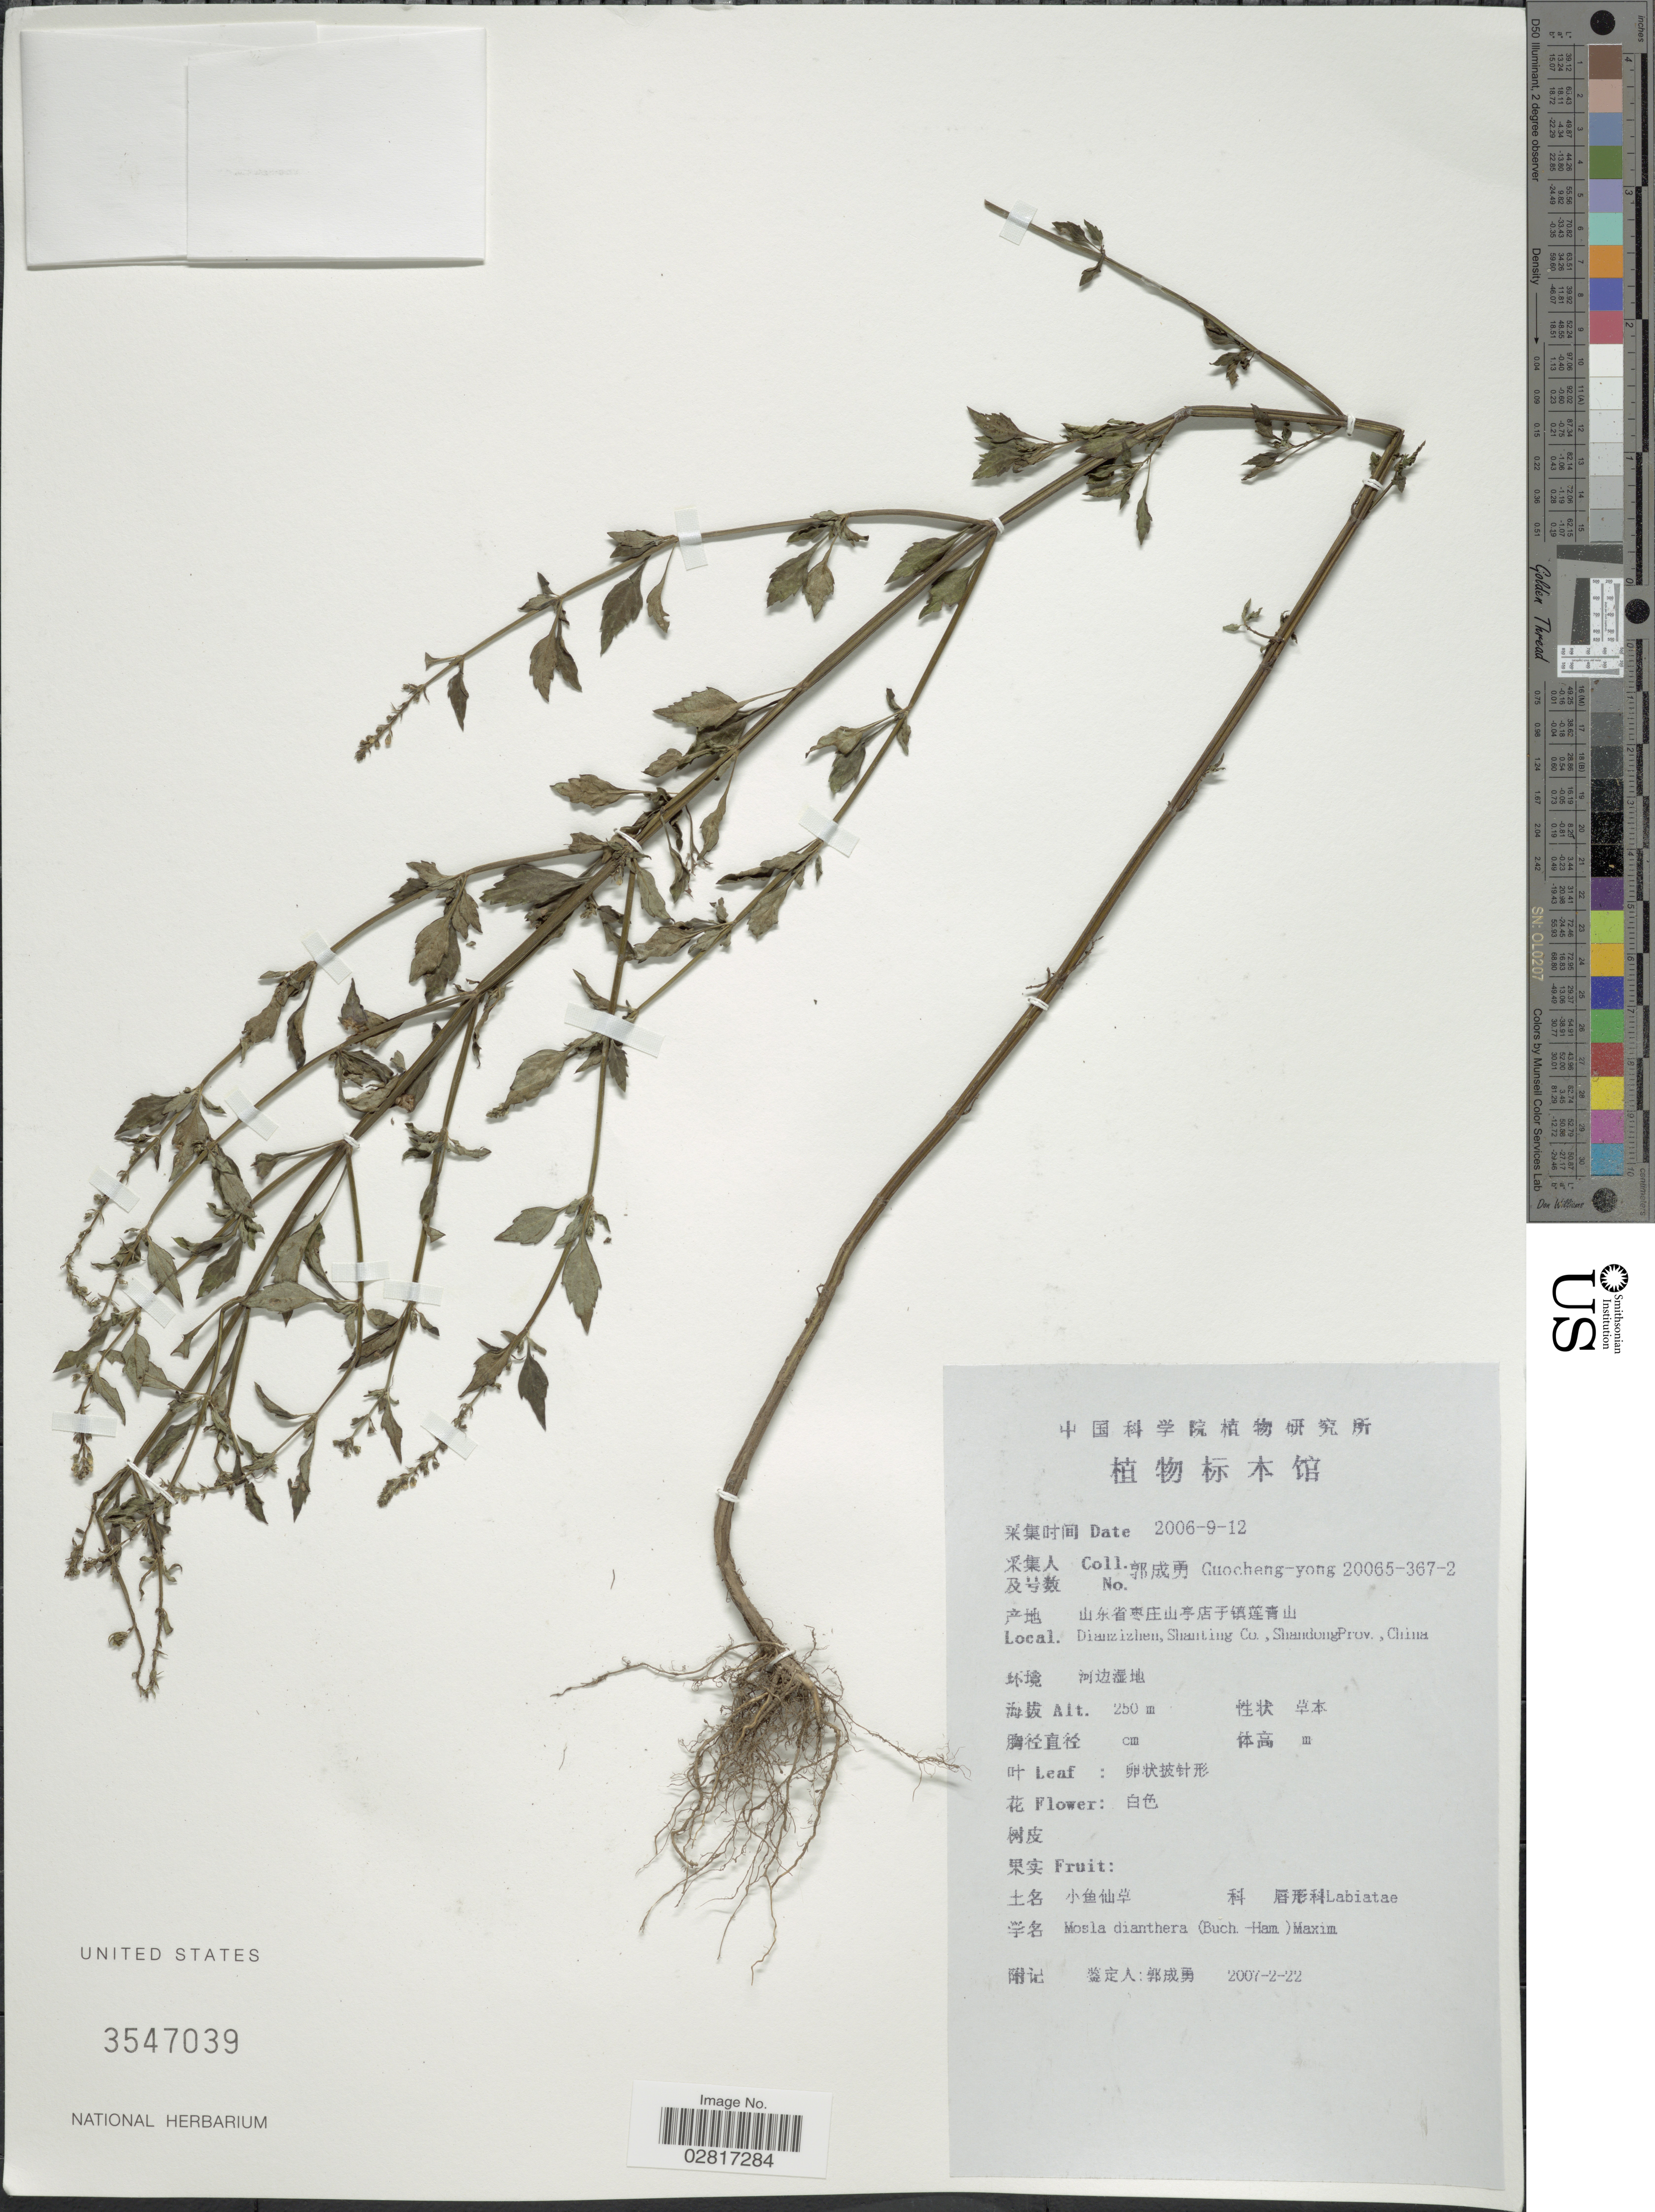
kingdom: Plantae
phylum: Tracheophyta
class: Magnoliopsida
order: Lamiales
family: Lamiaceae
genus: Mosla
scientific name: Mosla dianthera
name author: (Roxb.) Maxim.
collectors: Guo cheng-yong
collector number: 20065-367-2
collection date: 2006-09-12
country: China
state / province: Shandong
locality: Dianzizhen, Shanting Co.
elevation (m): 250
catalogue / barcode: US 3547039